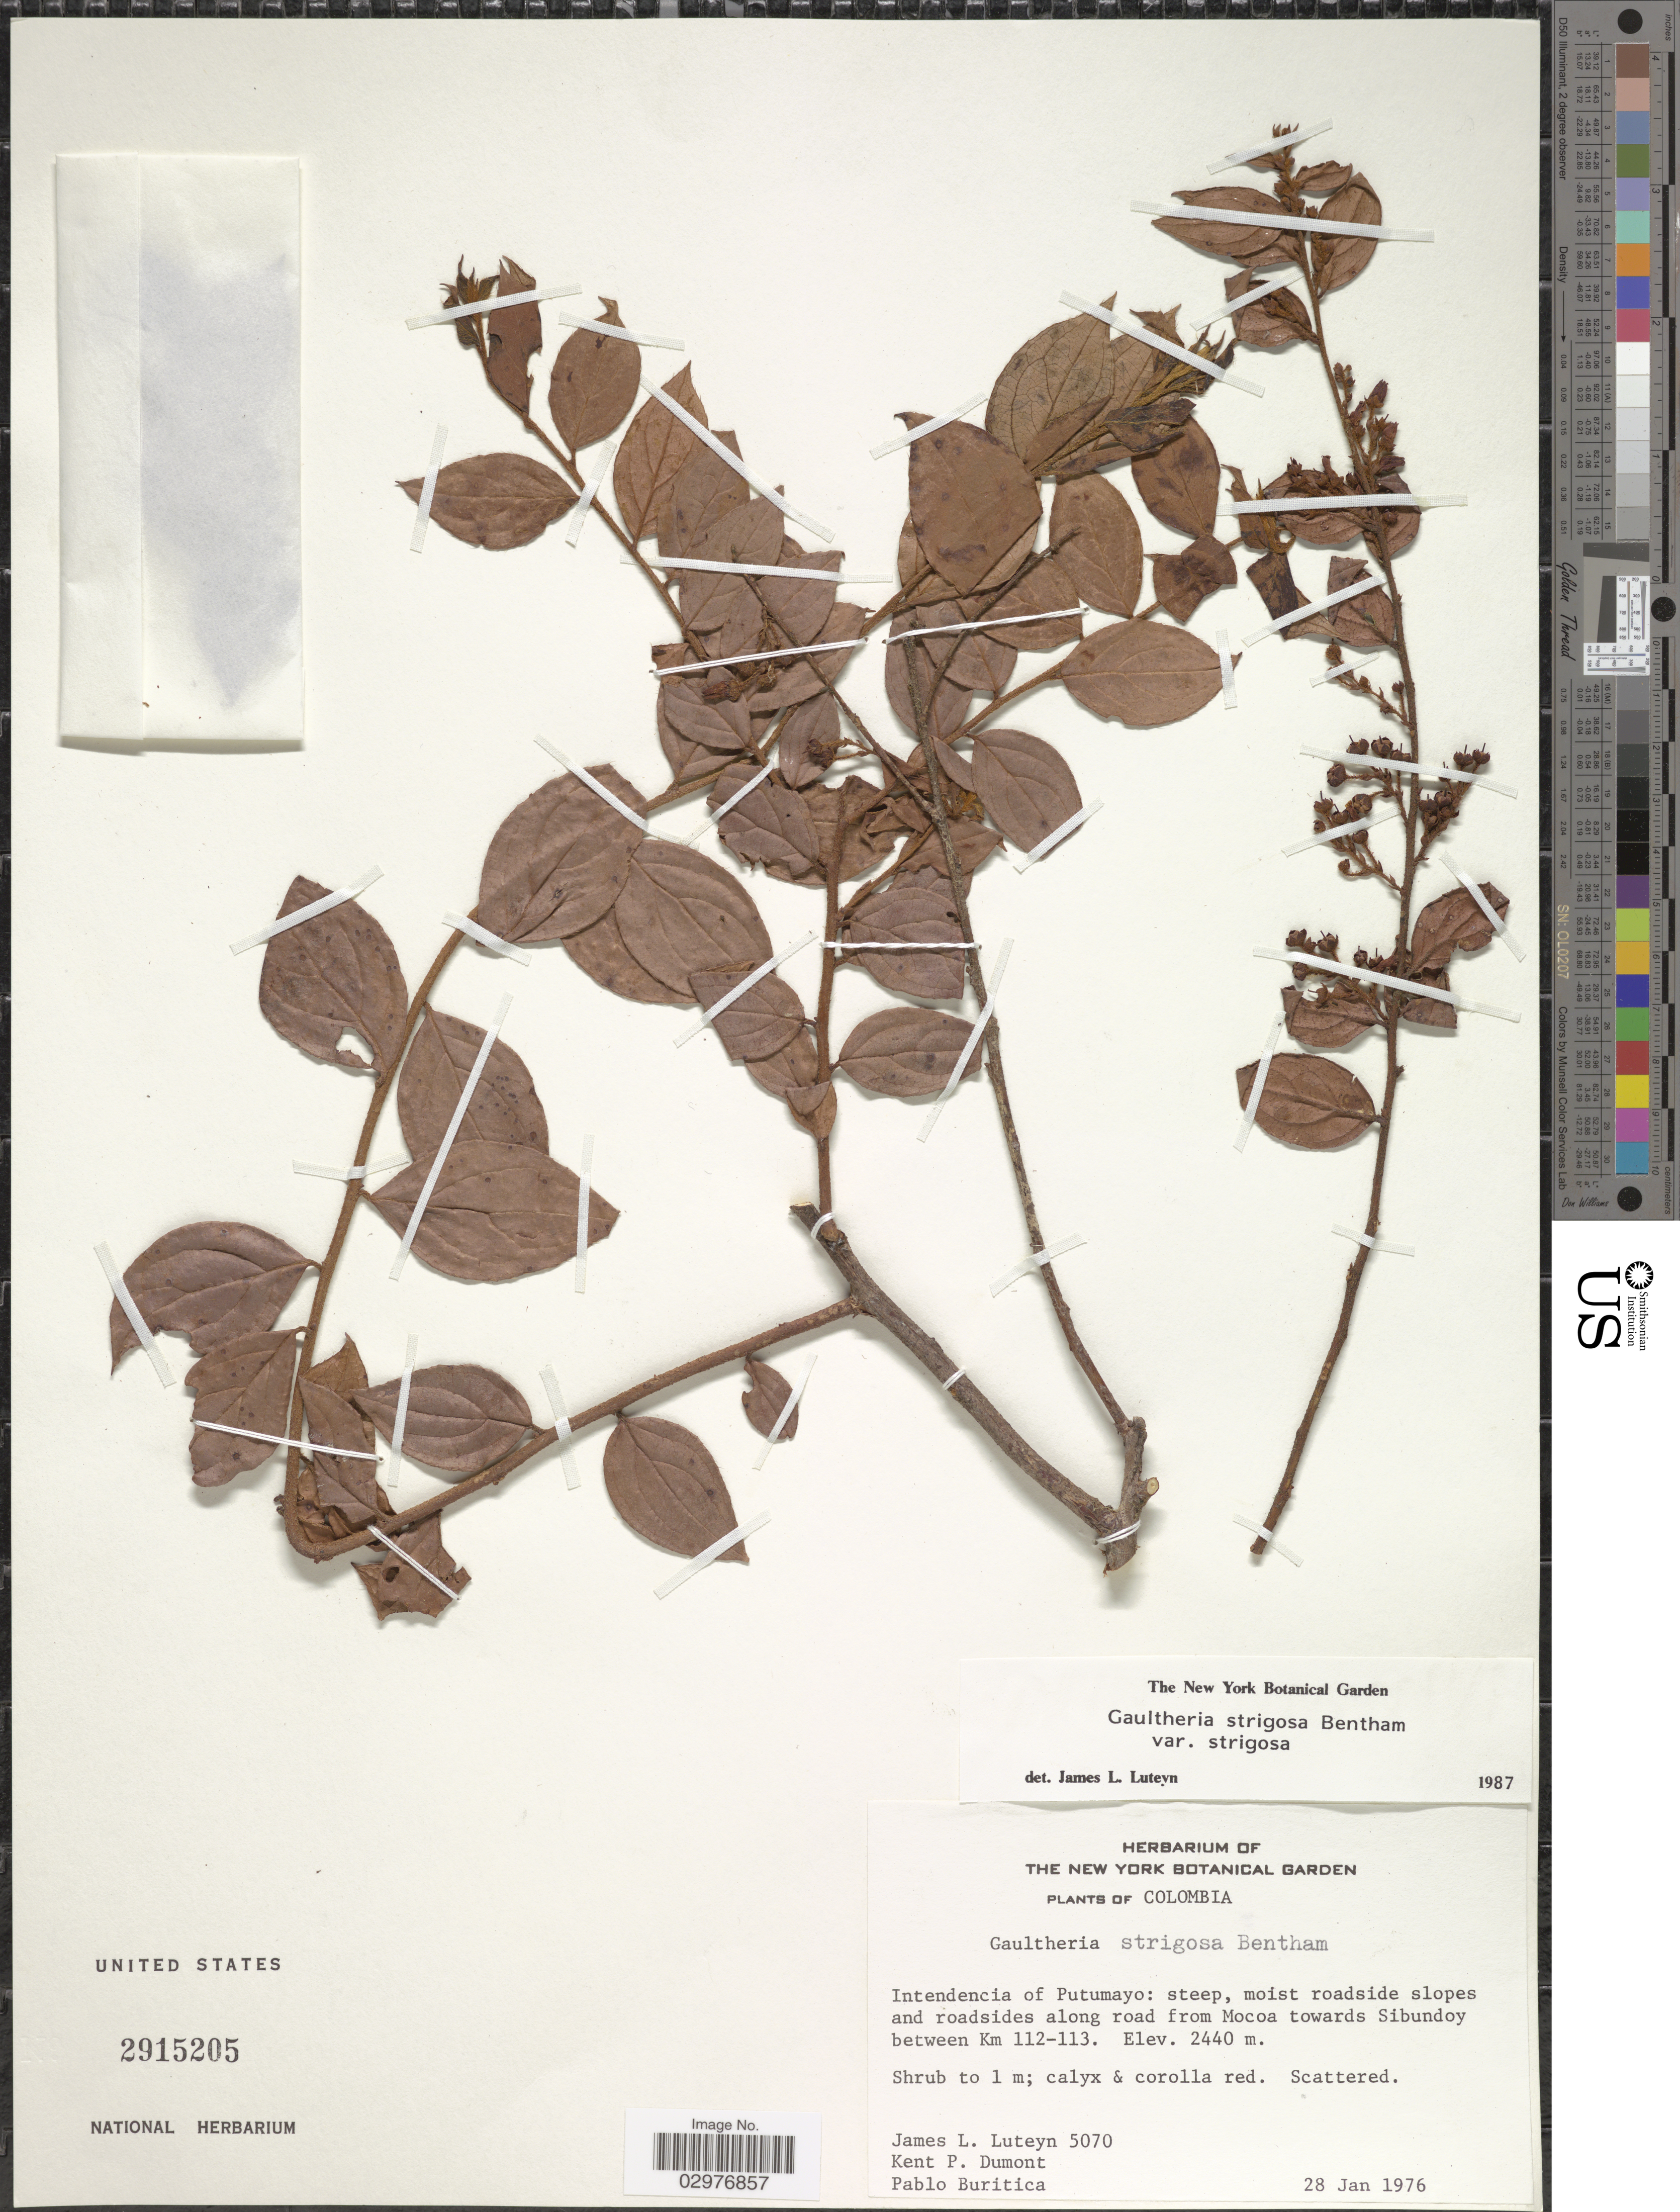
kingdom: Plantae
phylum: Tracheophyta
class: Magnoliopsida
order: Ericales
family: Ericaceae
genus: Gaultheria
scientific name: Gaultheria strigosa var. strigosa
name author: Benth.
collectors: J. L. Luteyn, K. P. Dumont & P. Buritica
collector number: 5070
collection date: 1976-01-28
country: Colombia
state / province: Putumayo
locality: Intendencia of Putumayo: steep, moist roadside slopes and roadsides along road from Mocoa towards Sibundoy between Km 112-113.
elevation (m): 2440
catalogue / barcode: US 2915205